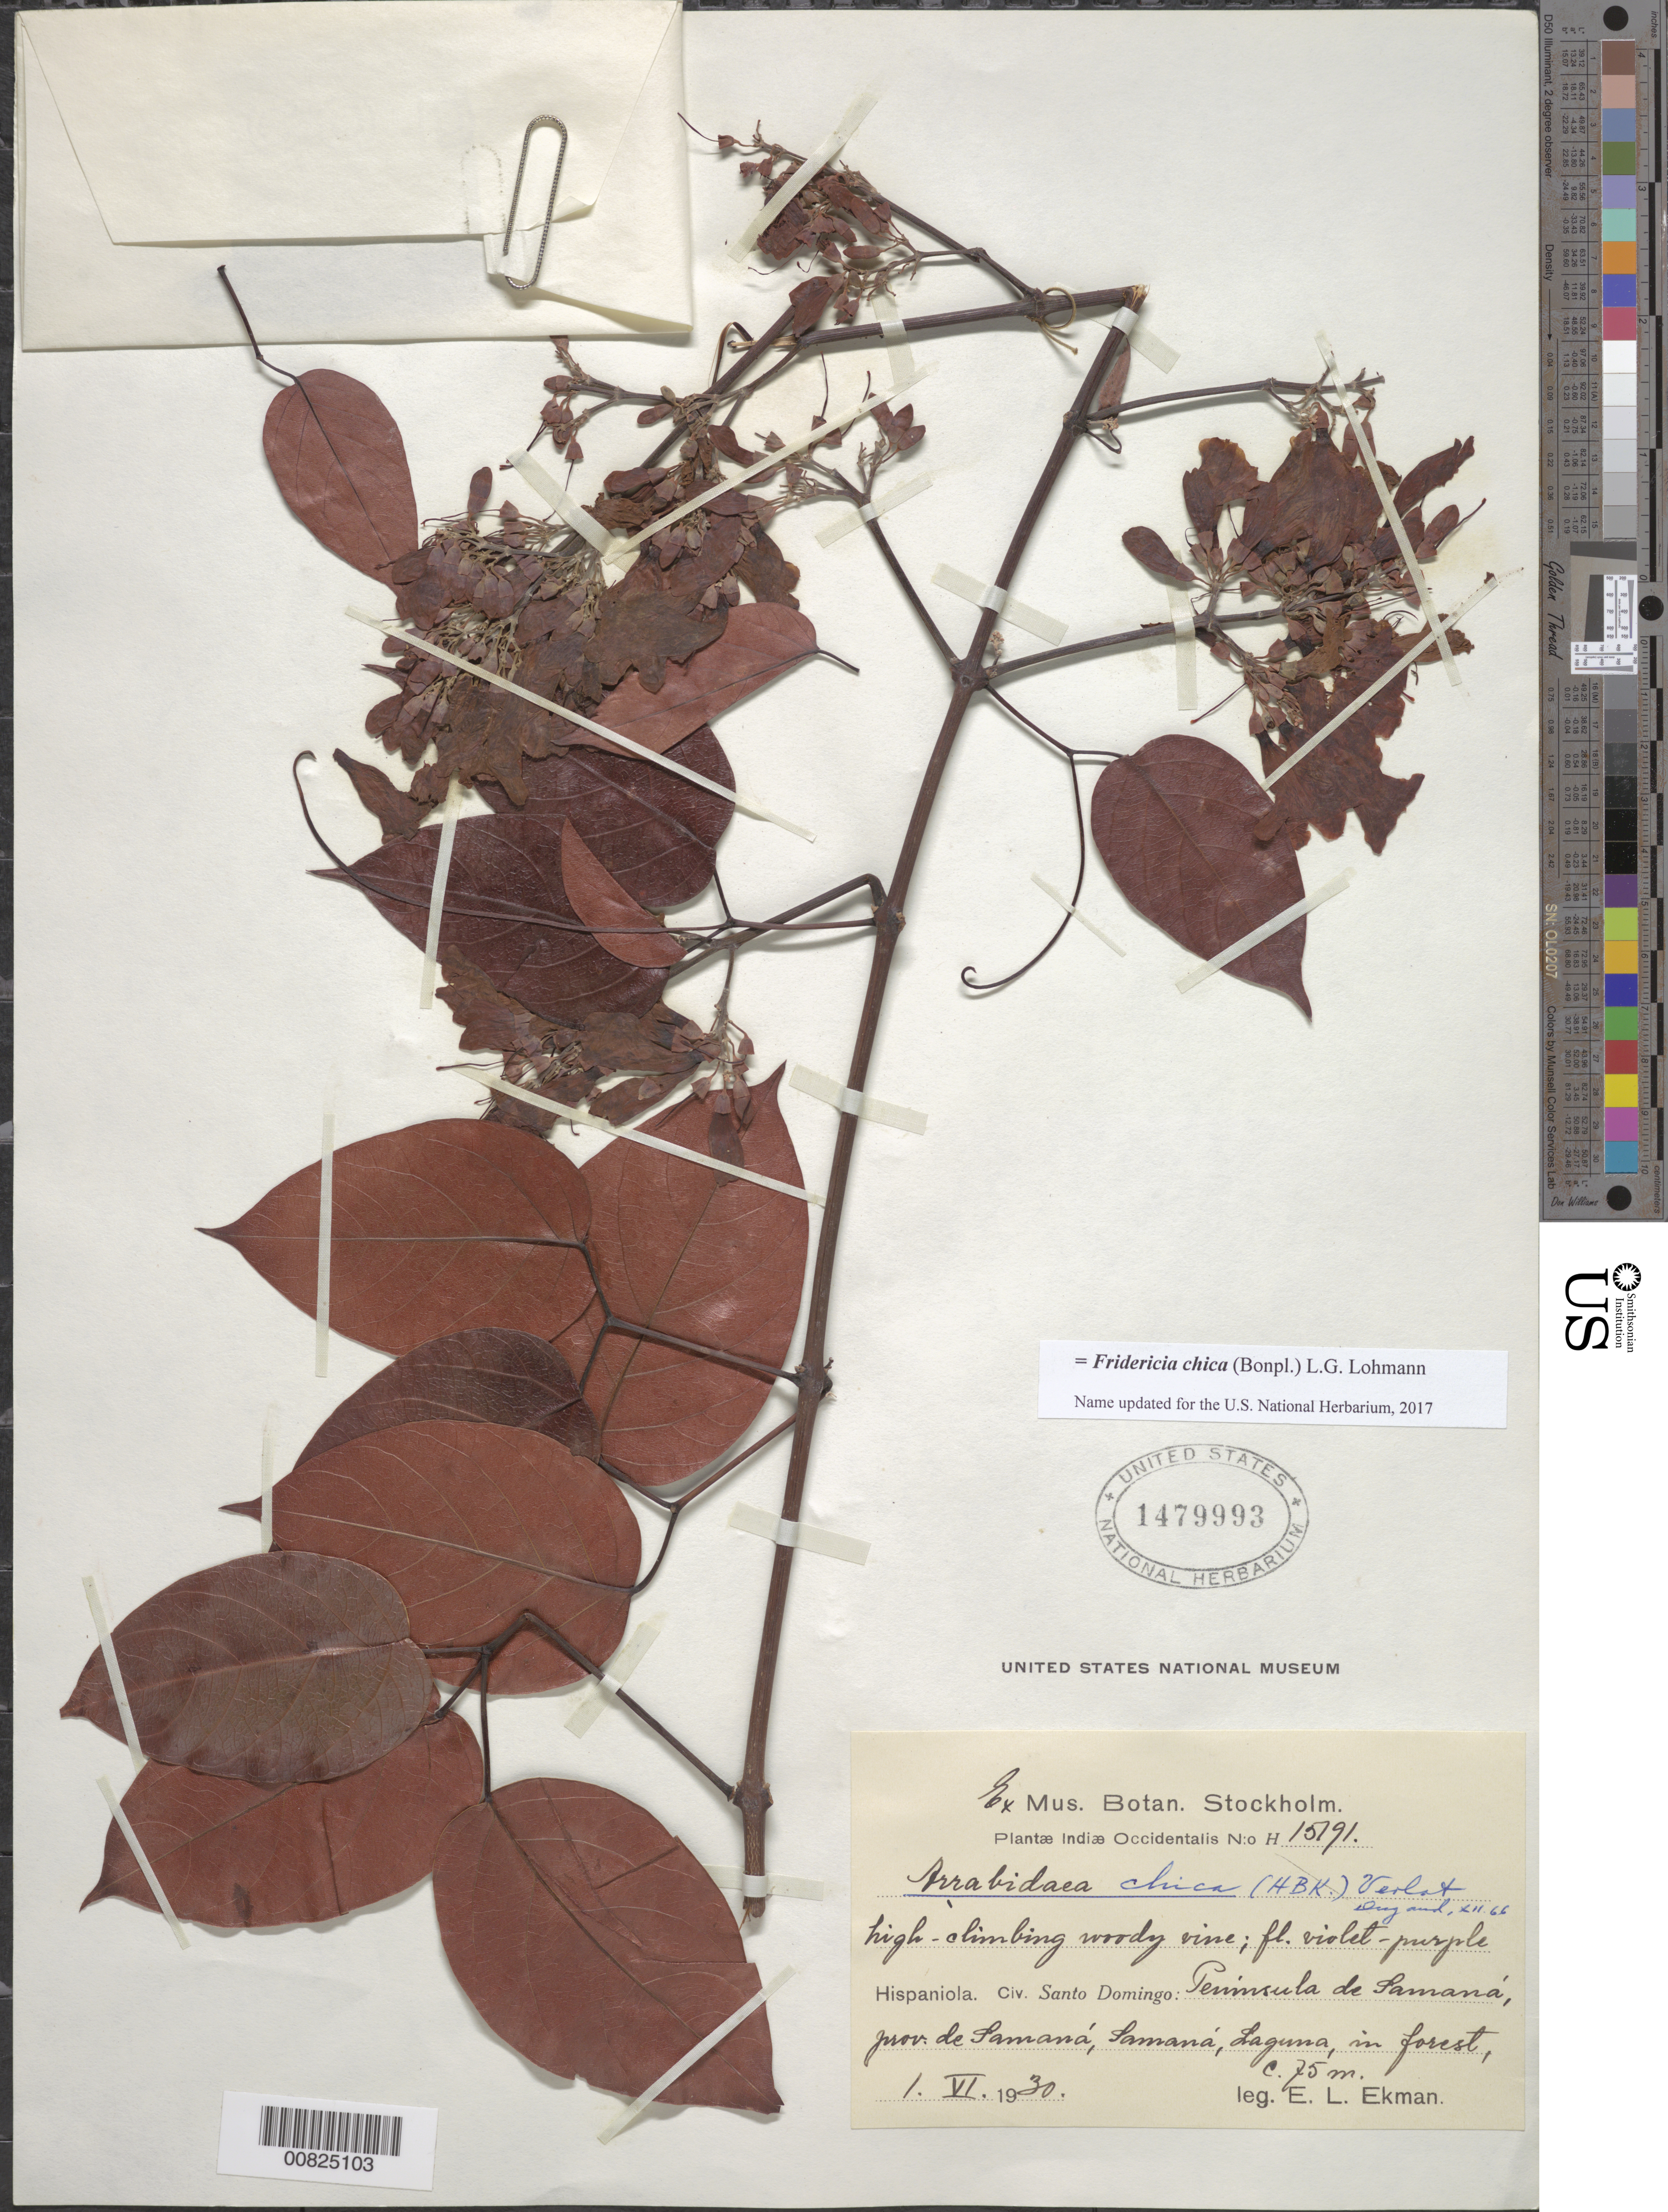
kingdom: Plantae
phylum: Tracheophyta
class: Magnoliopsida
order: Lamiales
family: Bignoniaceae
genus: Fridericia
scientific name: Fridericia chica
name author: (Bonpl.) L.G. Lohmann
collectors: E. L. Ekman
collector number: H 15191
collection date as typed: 01 Jun 1930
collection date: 1930-06-01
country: Dominican Republic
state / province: Samana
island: Hispaniola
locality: Peninsula de Samaná, Samaná, Laguna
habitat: In forest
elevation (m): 75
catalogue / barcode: US 1479993